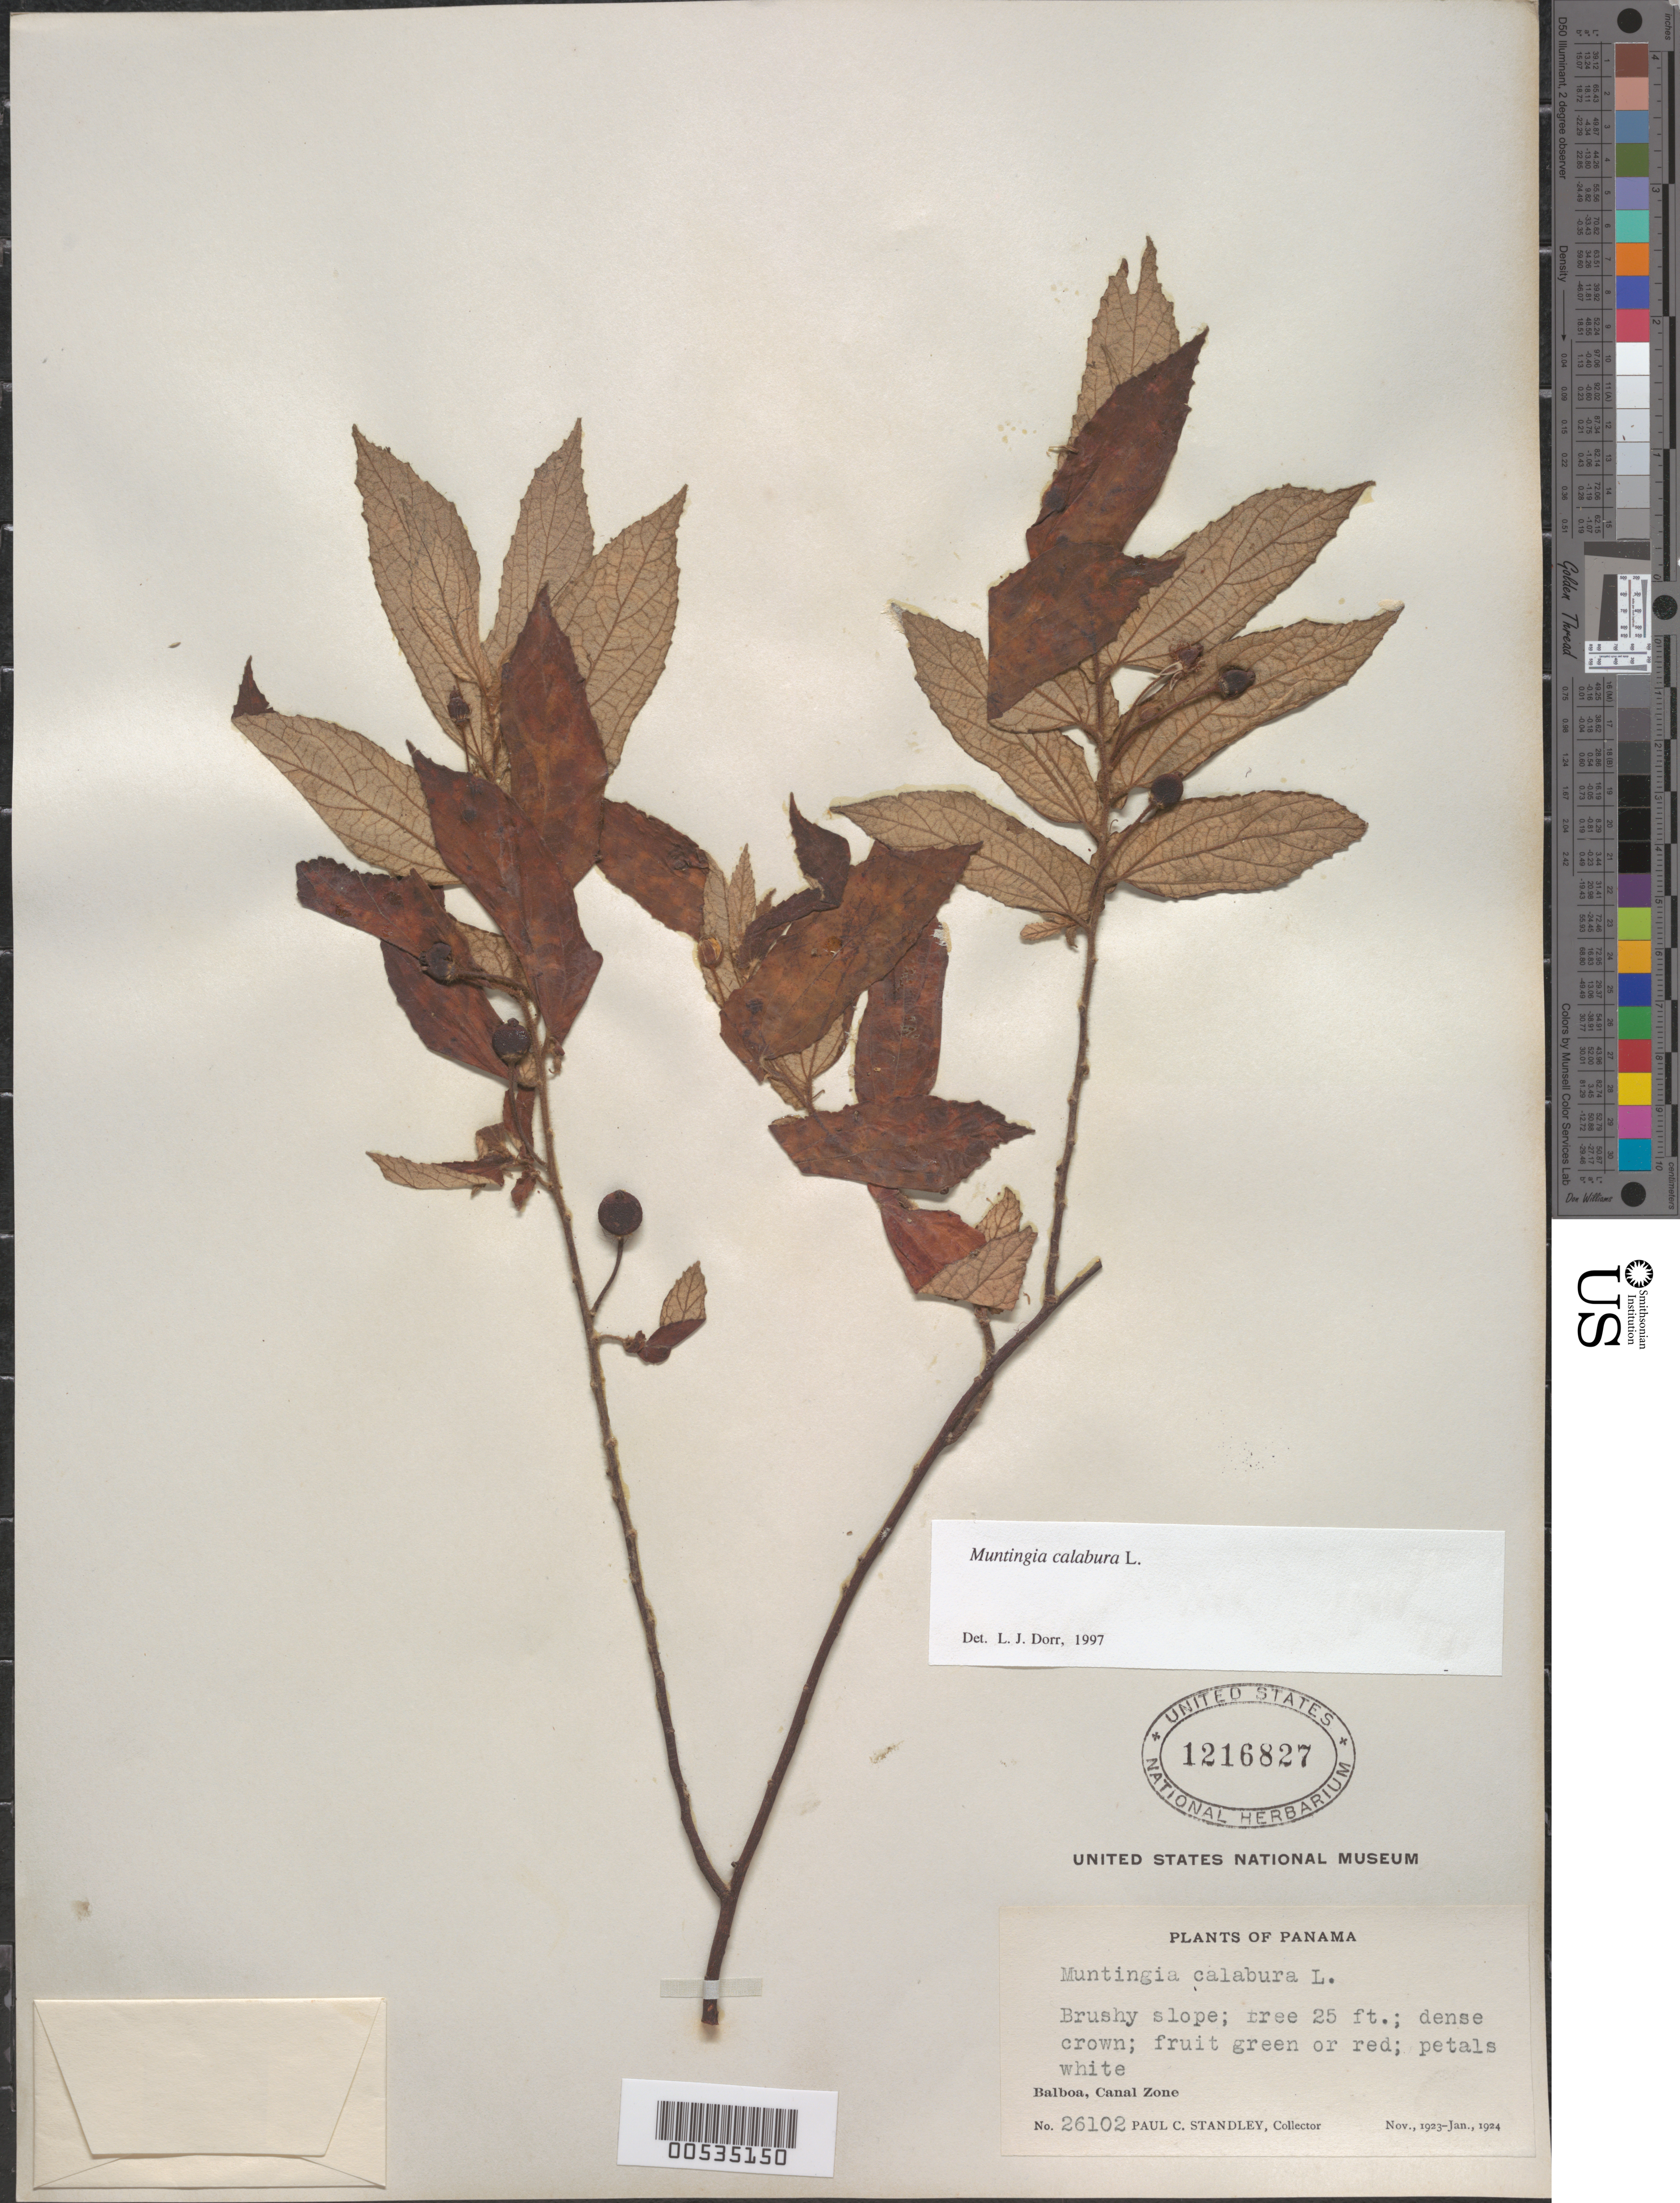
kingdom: Plantae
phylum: Tracheophyta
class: Magnoliopsida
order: Malvales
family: Muntingiaceae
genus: Muntingia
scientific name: Muntingia calabura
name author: L.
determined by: Dorr, L. J., (BOT), Smithsonian Institution - National Museum of Natural History (UNITED STATES)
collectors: P. C. Standley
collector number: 26102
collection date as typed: Nov 1923 to -- Jan 1924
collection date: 1923-11/1924-01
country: Panama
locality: Balboa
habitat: Brushy slope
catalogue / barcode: US 1216827